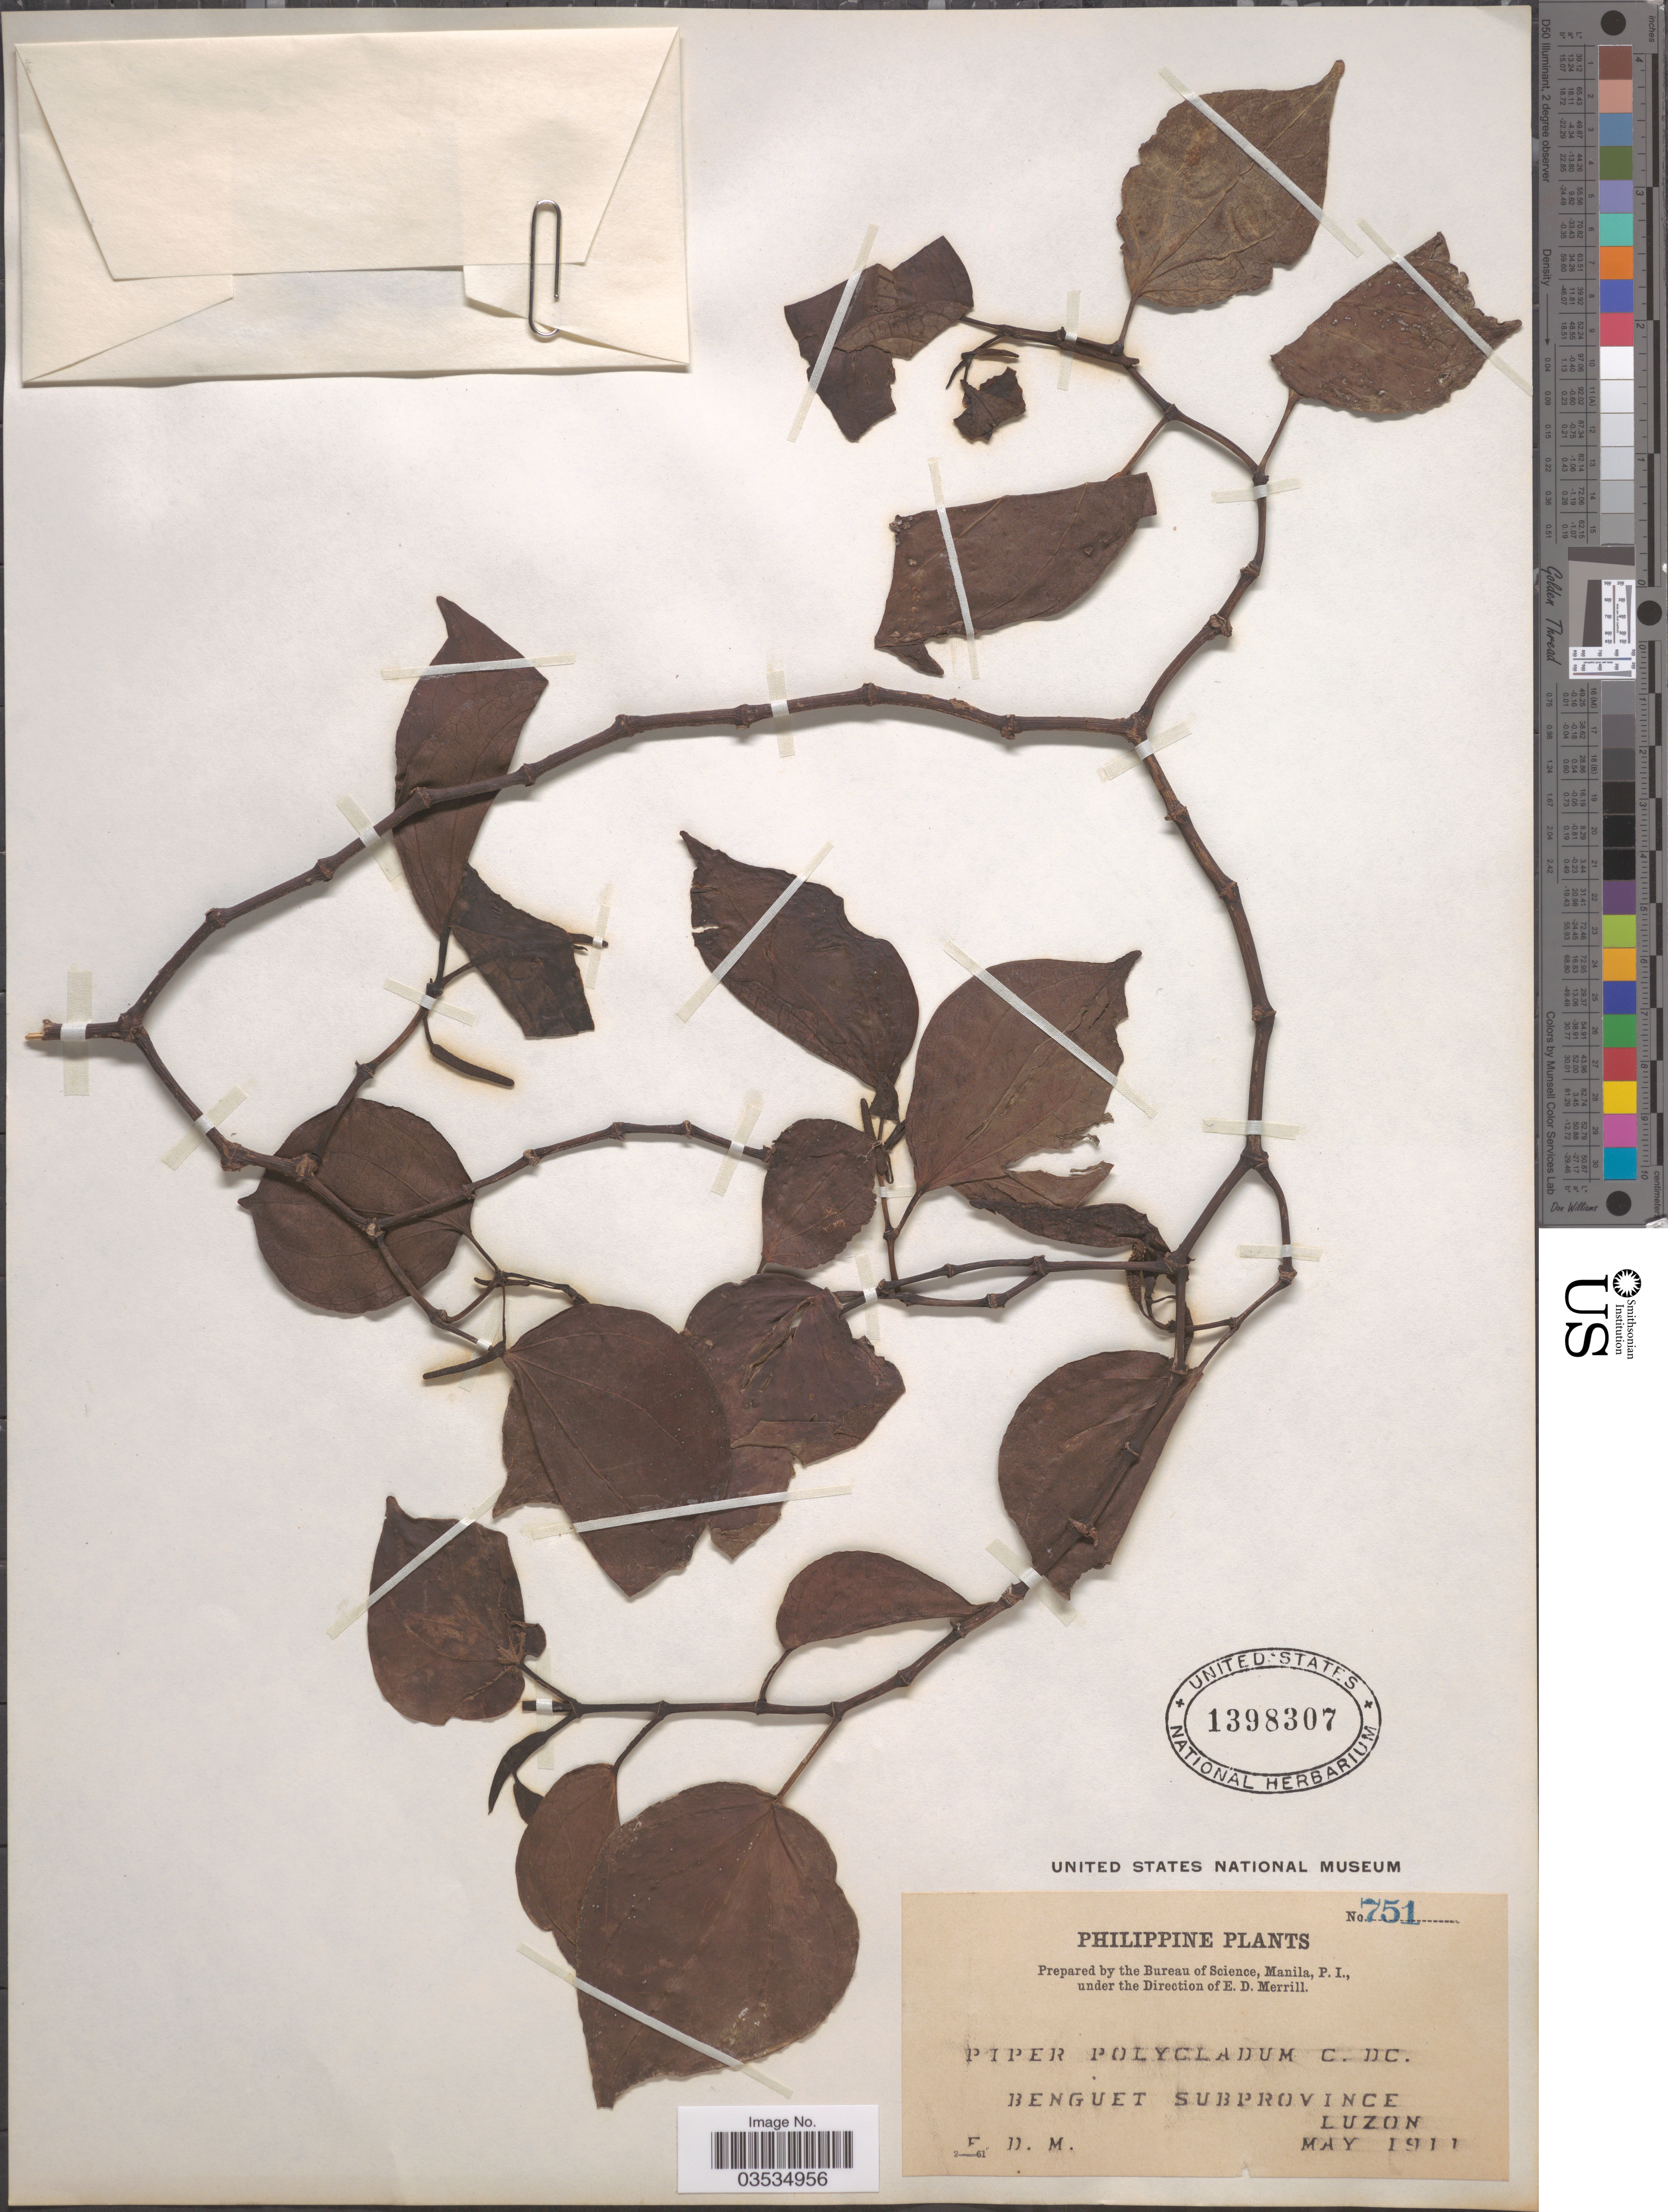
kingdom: Plantae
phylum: Tracheophyta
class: Magnoliopsida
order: Piperales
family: Piperaceae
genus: Piper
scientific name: Piper polycladum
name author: C. DC.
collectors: E. D. Merrill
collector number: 751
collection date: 1911-05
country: Philippines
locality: Benguet Subprovince. Luzon.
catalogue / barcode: US 1398307